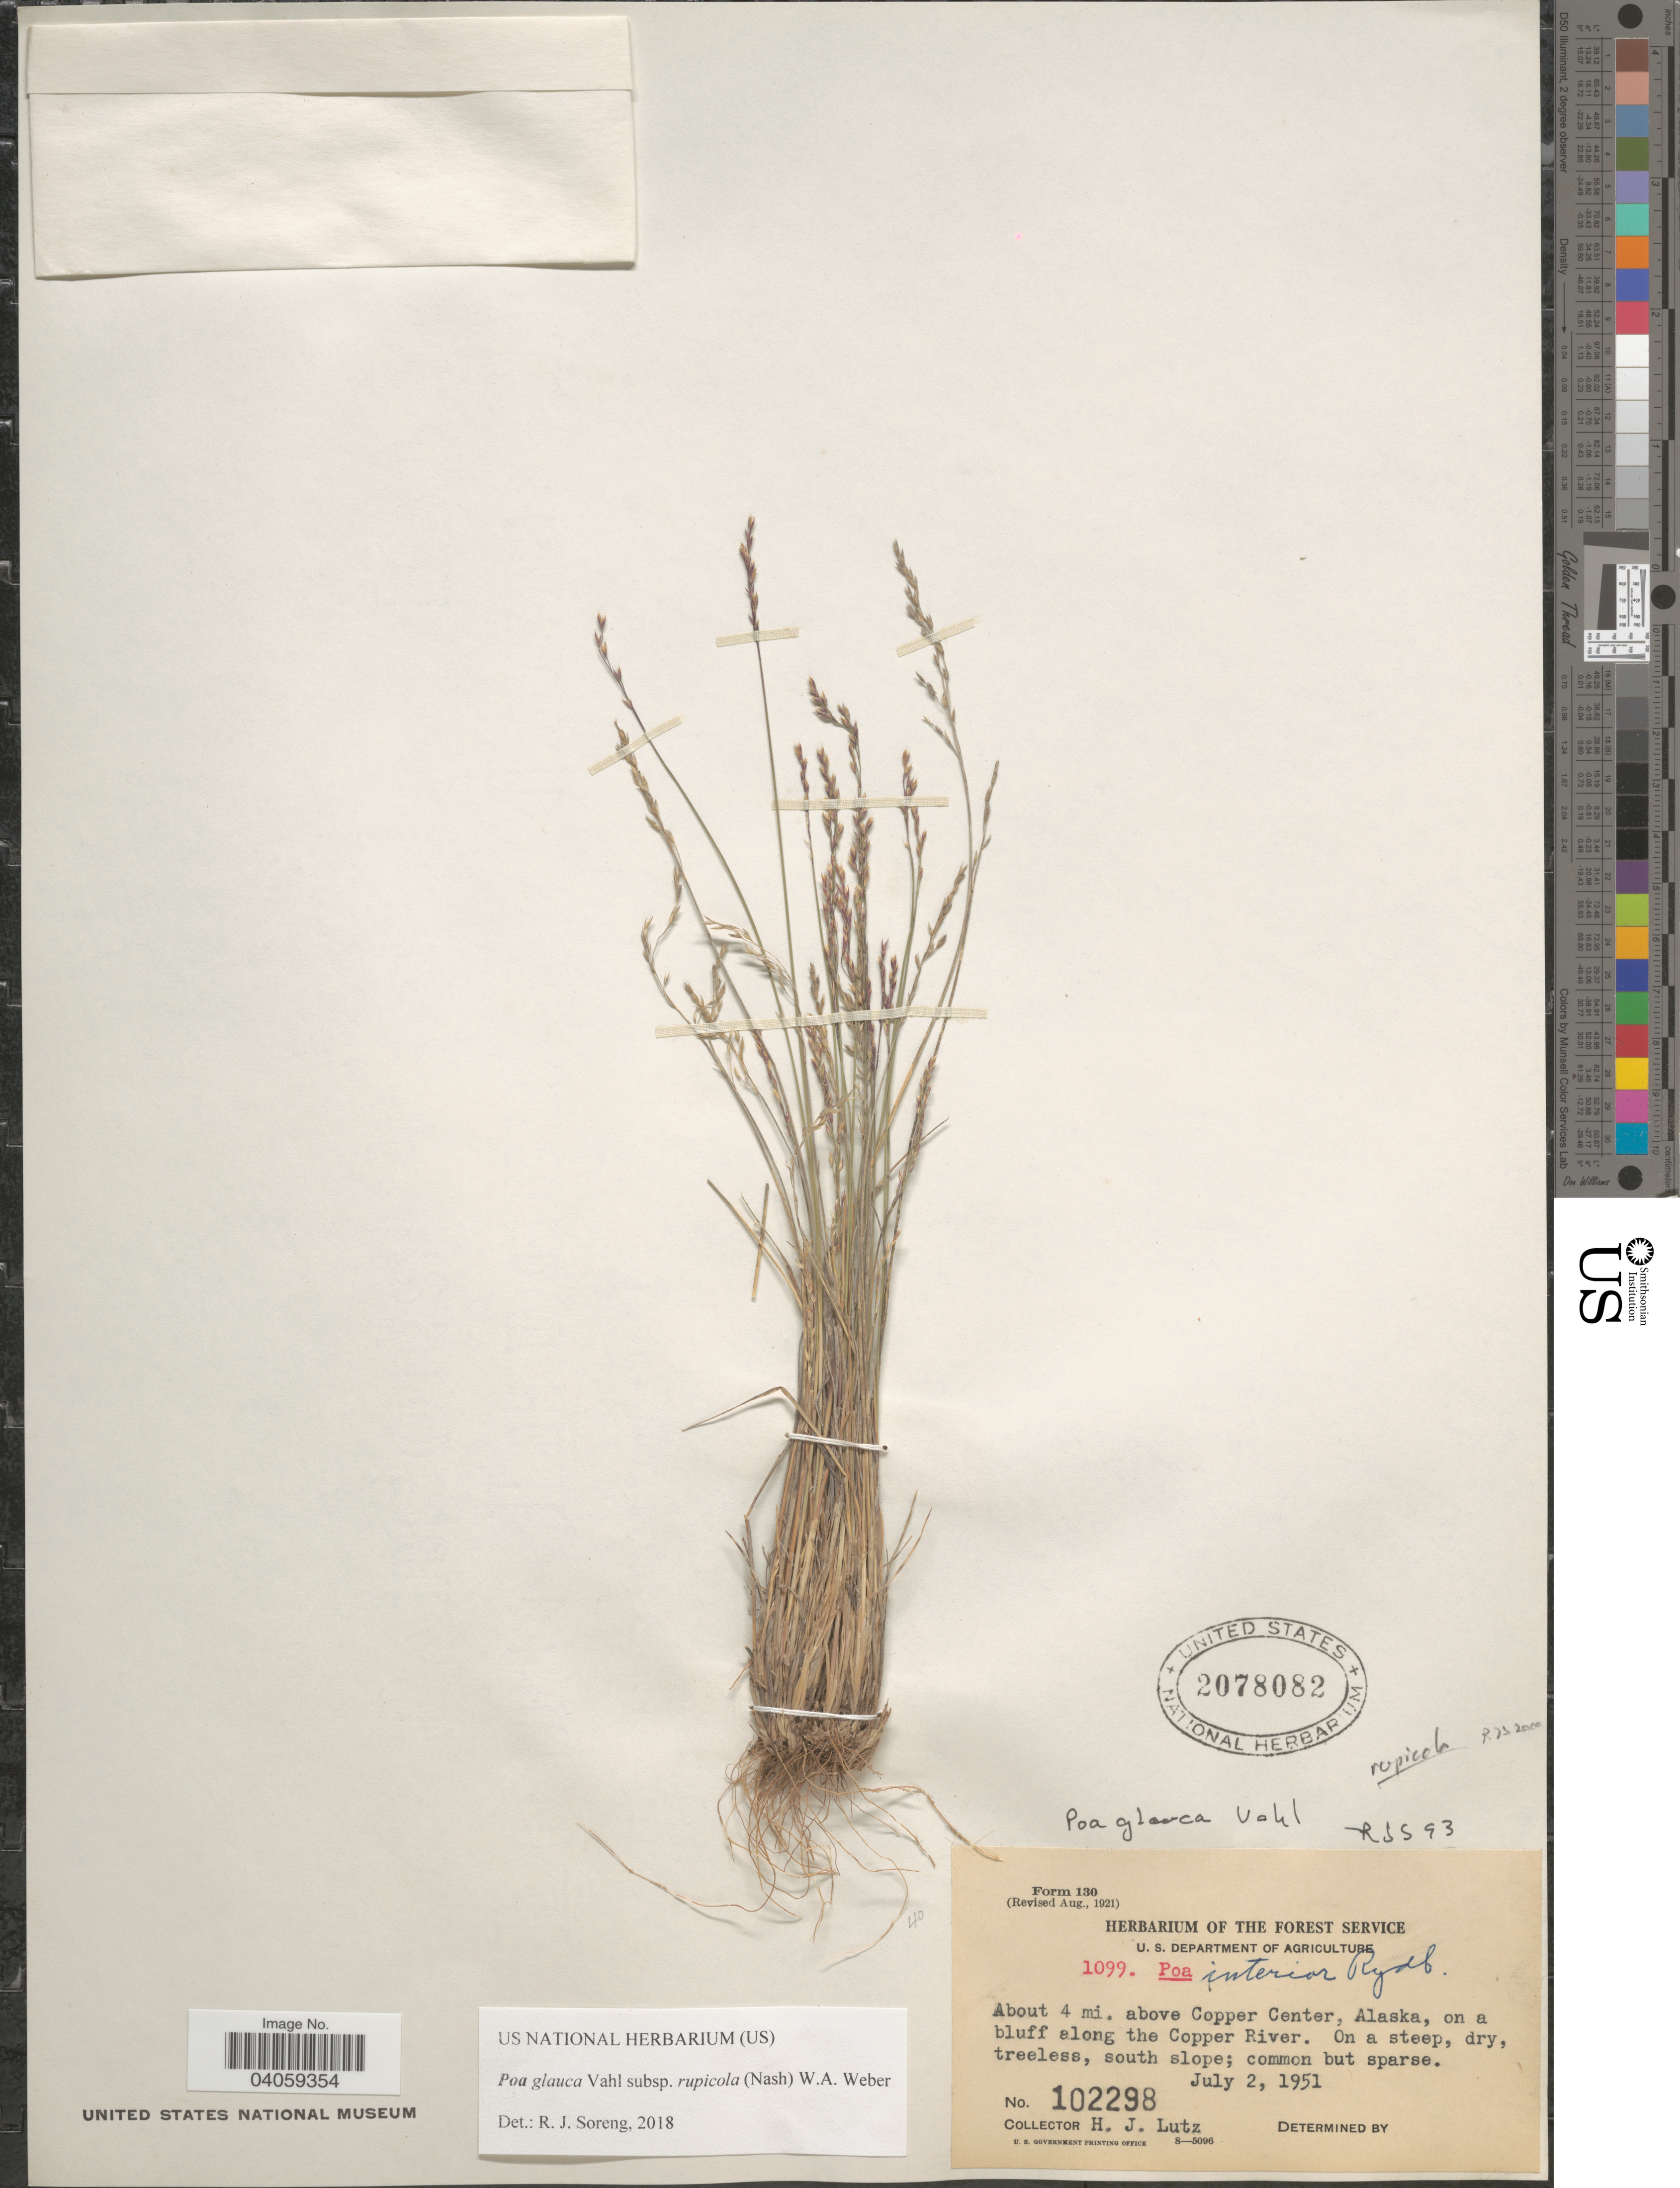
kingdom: Plantae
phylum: Tracheophyta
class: Liliopsida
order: Poales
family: Poaceae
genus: Poa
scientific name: Poa glauca subsp. rupicola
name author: (Nash) W.A. Weber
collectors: H. J. Lutz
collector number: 102298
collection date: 1951-07-02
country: United States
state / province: Alaska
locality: About 4 mi. above Copper Center, on a bluff along the Copper River. South slope.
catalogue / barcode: US 2078082